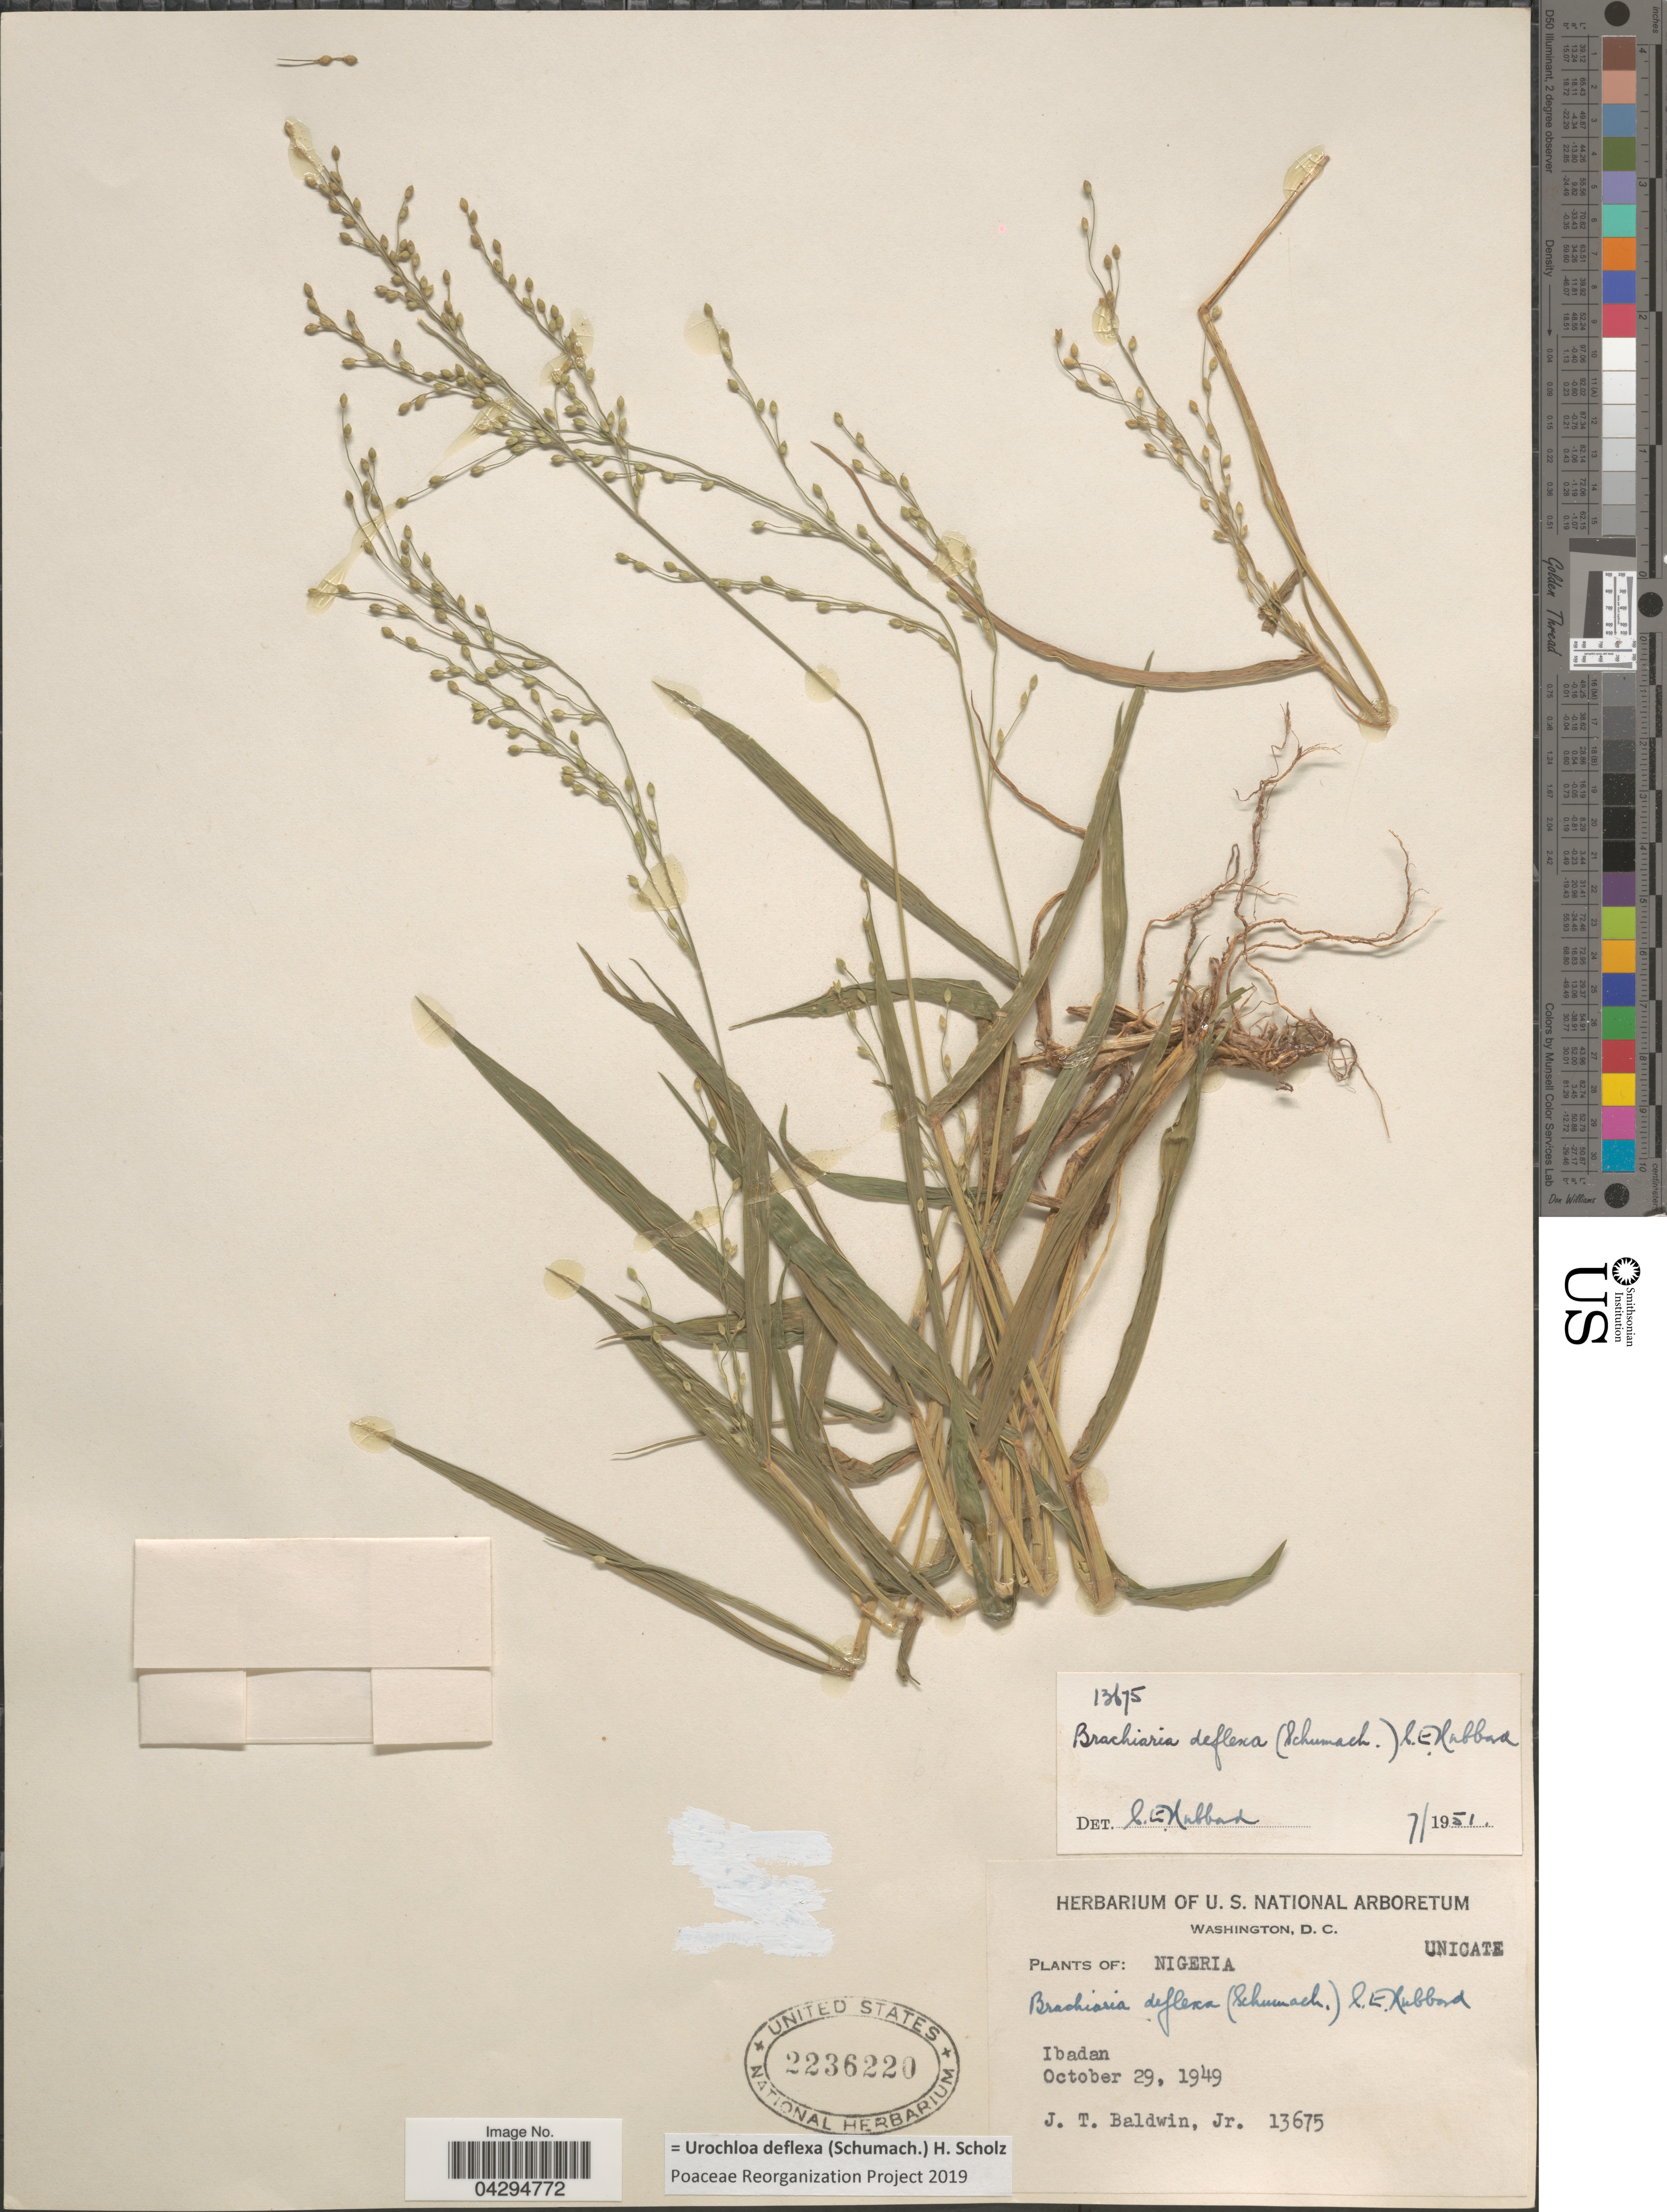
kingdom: Plantae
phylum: Tracheophyta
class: Liliopsida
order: Poales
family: Poaceae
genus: Urochloa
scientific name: Urochloa deflexa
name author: (Schumach.) H. Scholz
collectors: J. T. Baldwin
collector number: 13675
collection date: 1949-10-29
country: Nigeria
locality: Ibadan.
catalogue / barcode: US 2236220